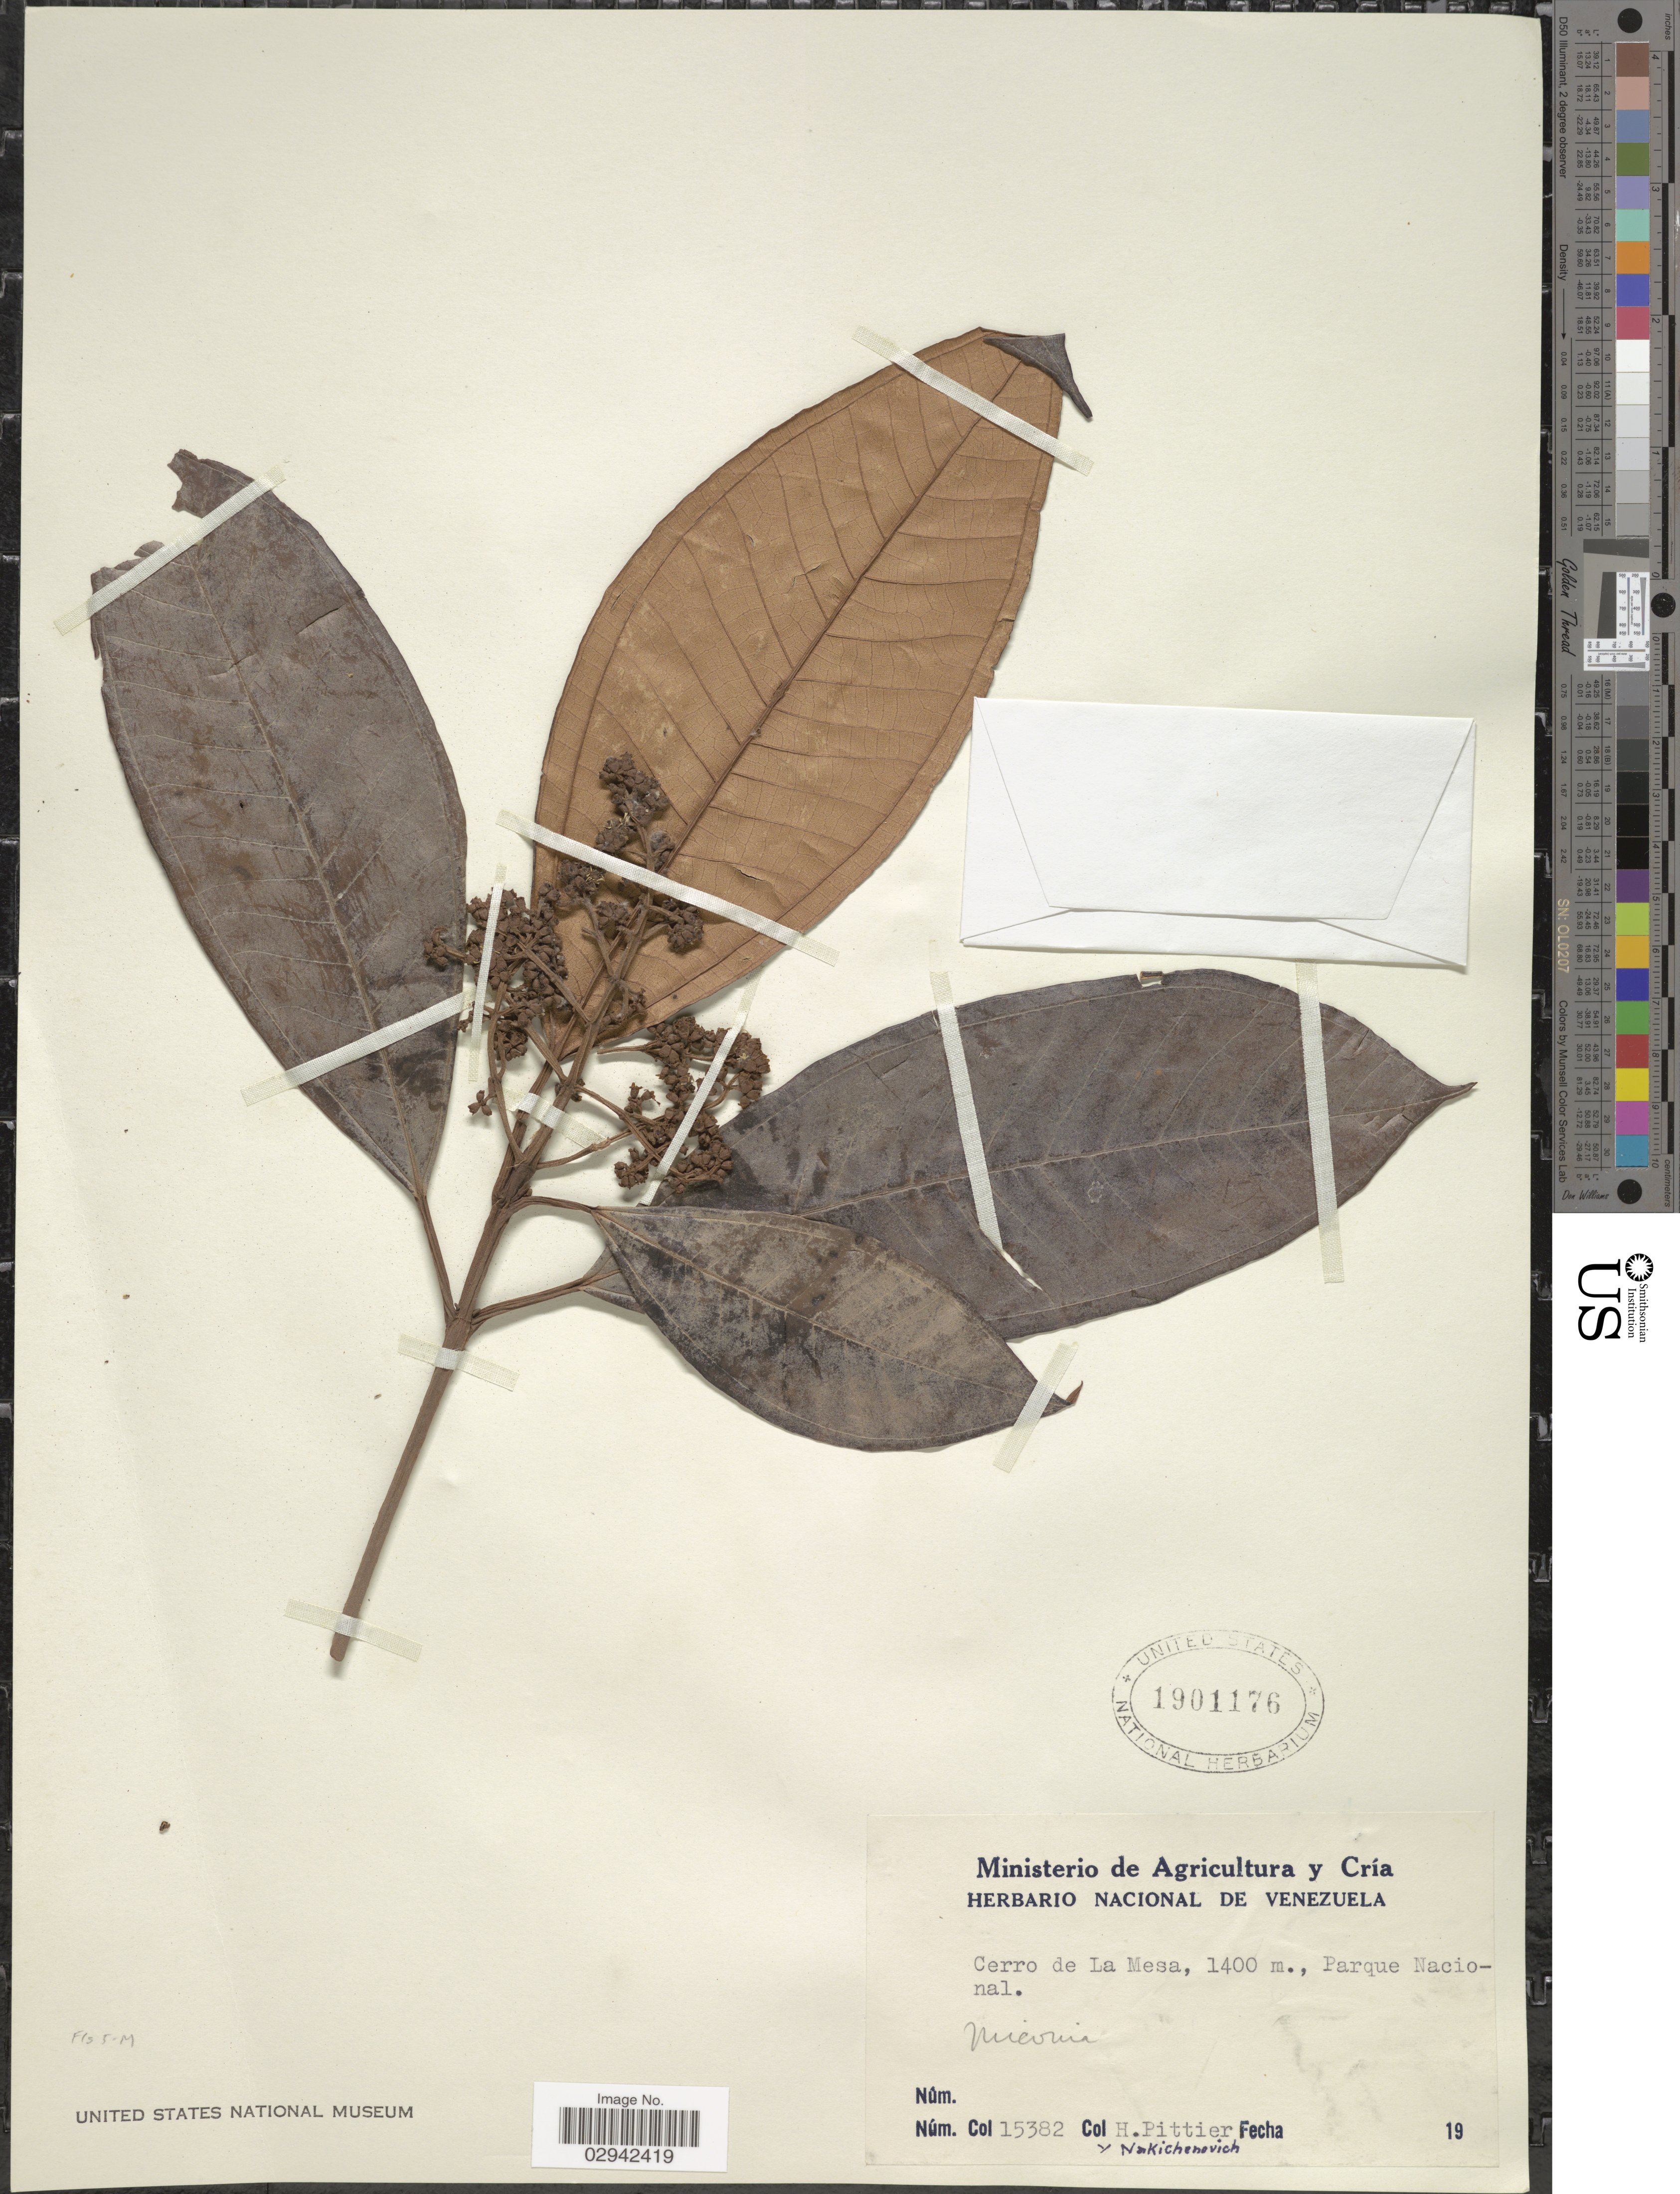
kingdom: Plantae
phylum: Tracheophyta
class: Magnoliopsida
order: Myrtales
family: Melastomataceae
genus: Miconia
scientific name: Miconia punctata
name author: (Desr.) D. Don ex DC.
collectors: H. F. Pittier & Nakichenovich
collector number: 15382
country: Venezuela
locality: Cerro de La Mesa, Parque Nacional.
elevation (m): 1400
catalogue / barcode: US 1901176